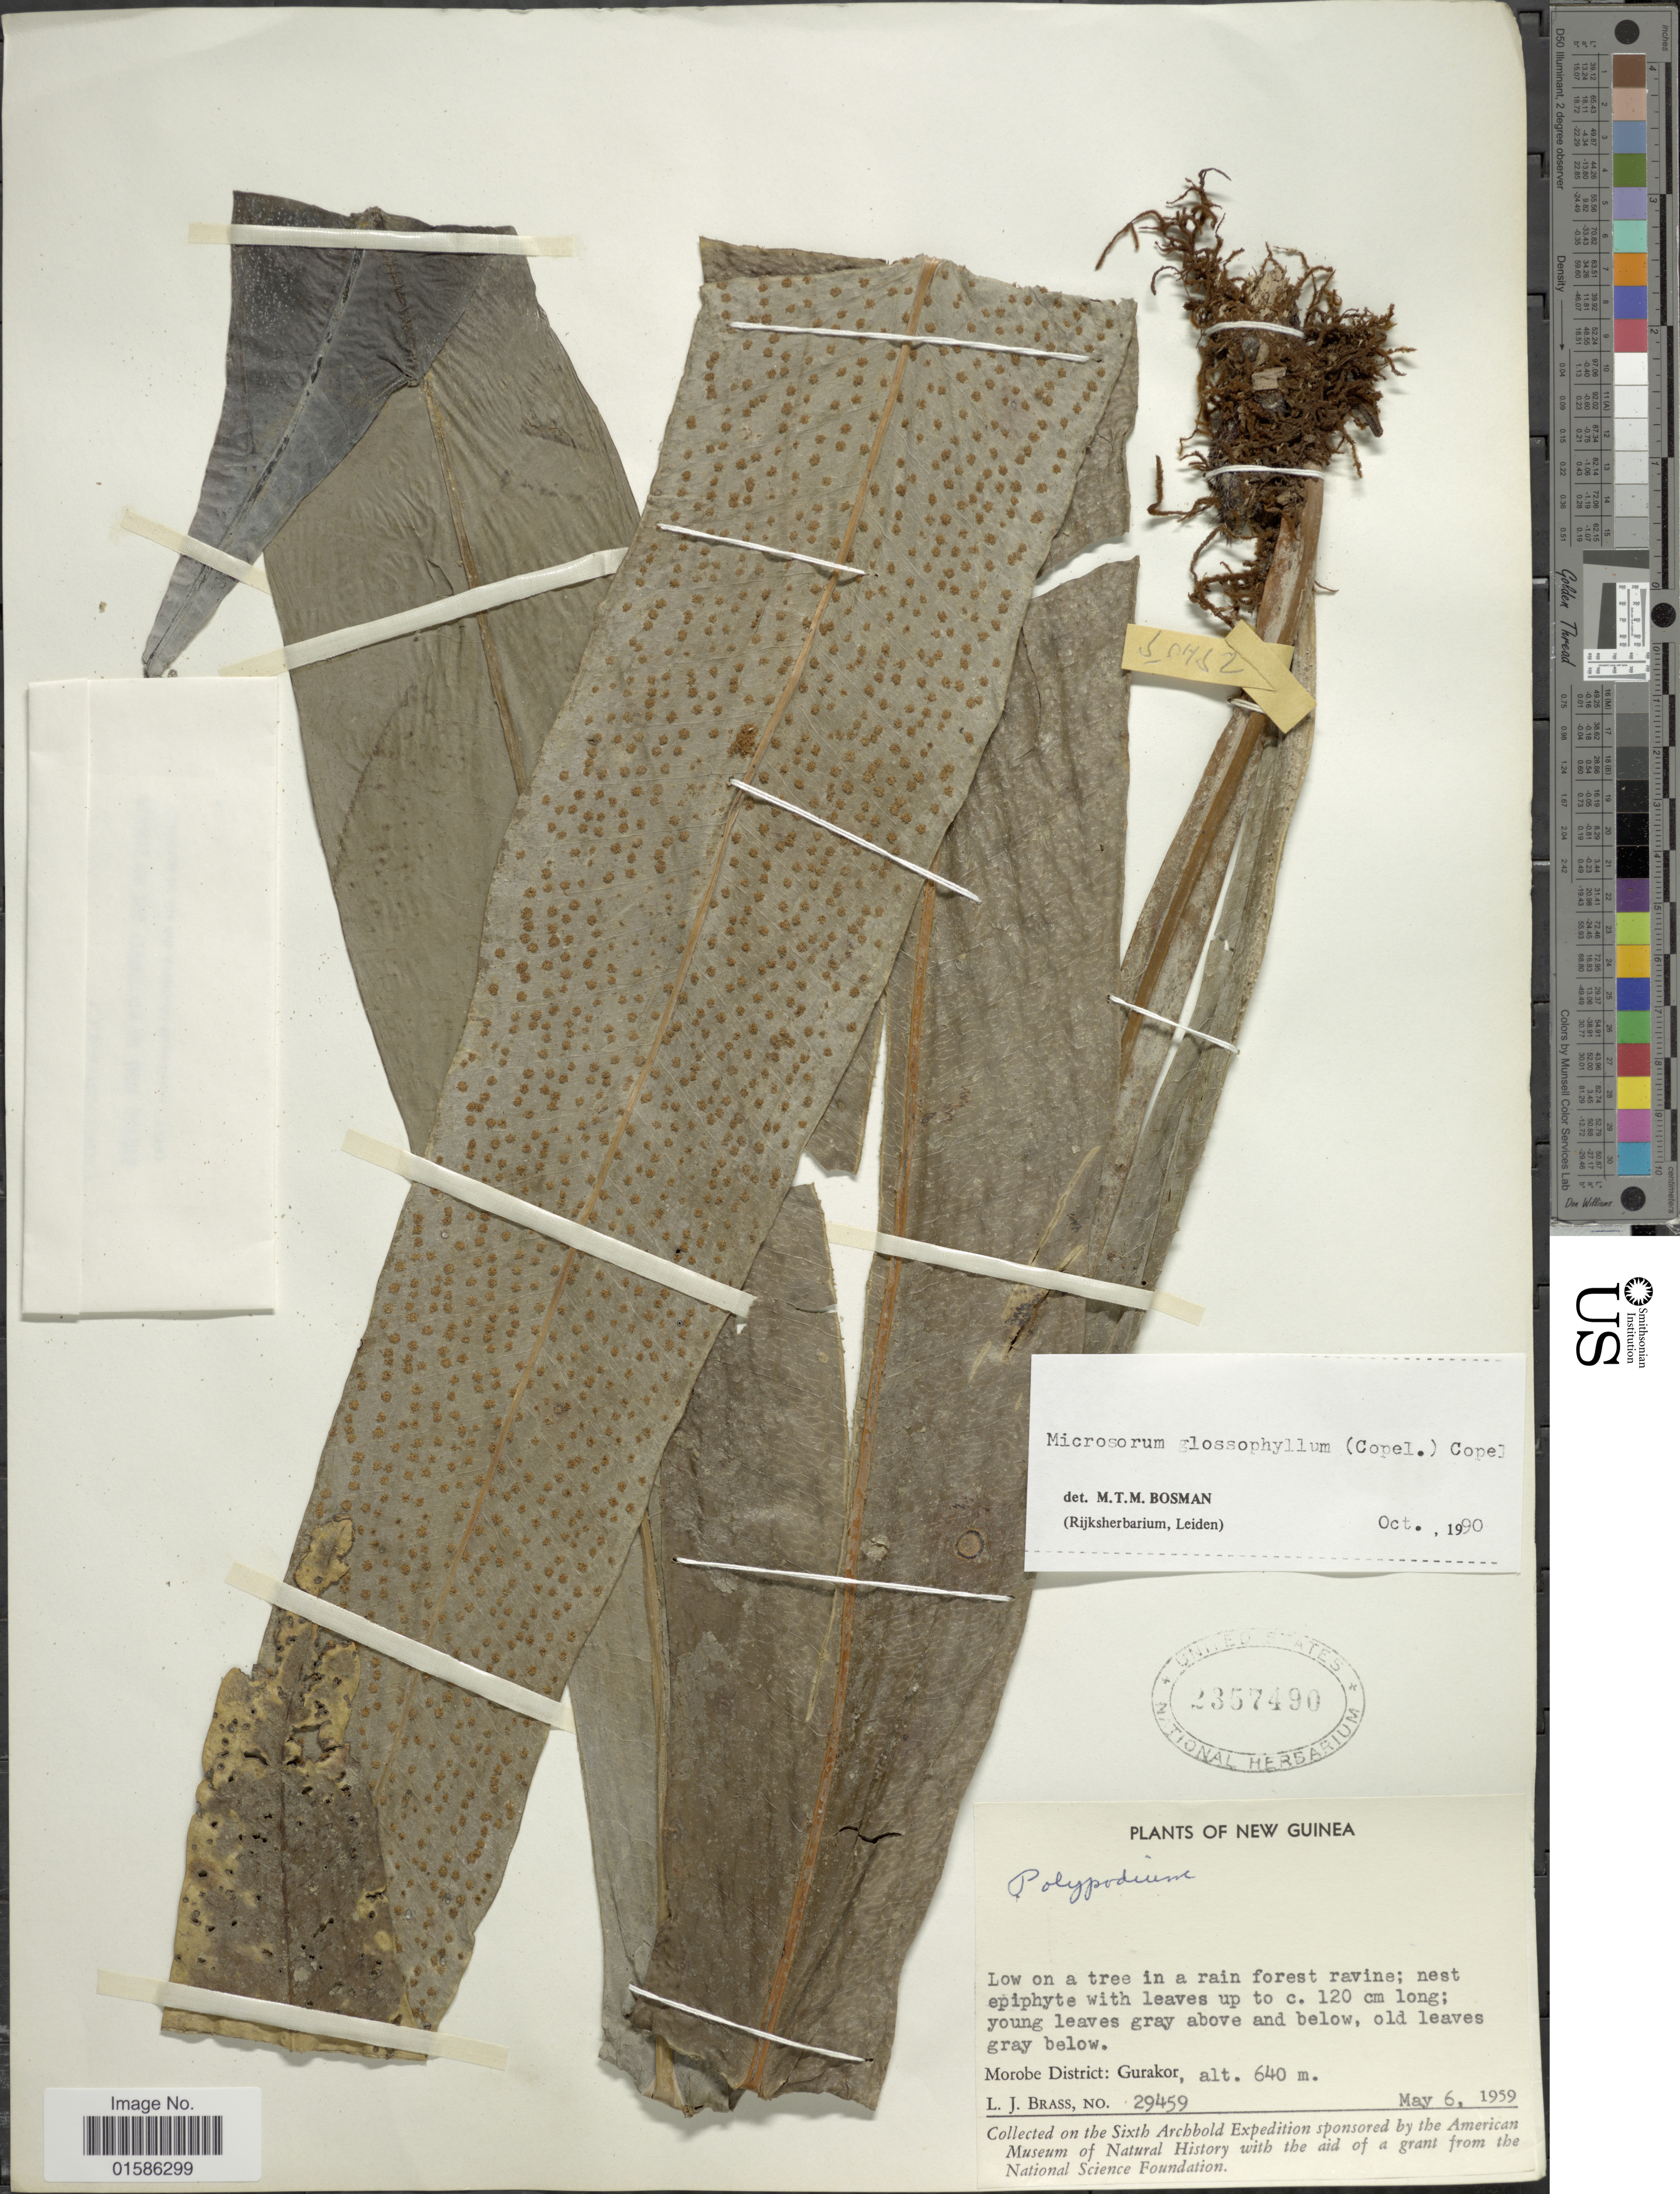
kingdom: Plantae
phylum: Tracheophyta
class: Polypodiopsida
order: Polypodiales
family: Polypodiaceae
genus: Microsorum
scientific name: Microsorum glossophyllum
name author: (Copel.) Copel.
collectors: L. J. Brass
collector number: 29459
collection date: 1959-05-06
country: Papua New Guinea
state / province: Morobe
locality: New Guinea, Morobe District: Gurakor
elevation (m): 640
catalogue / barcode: US 2357490